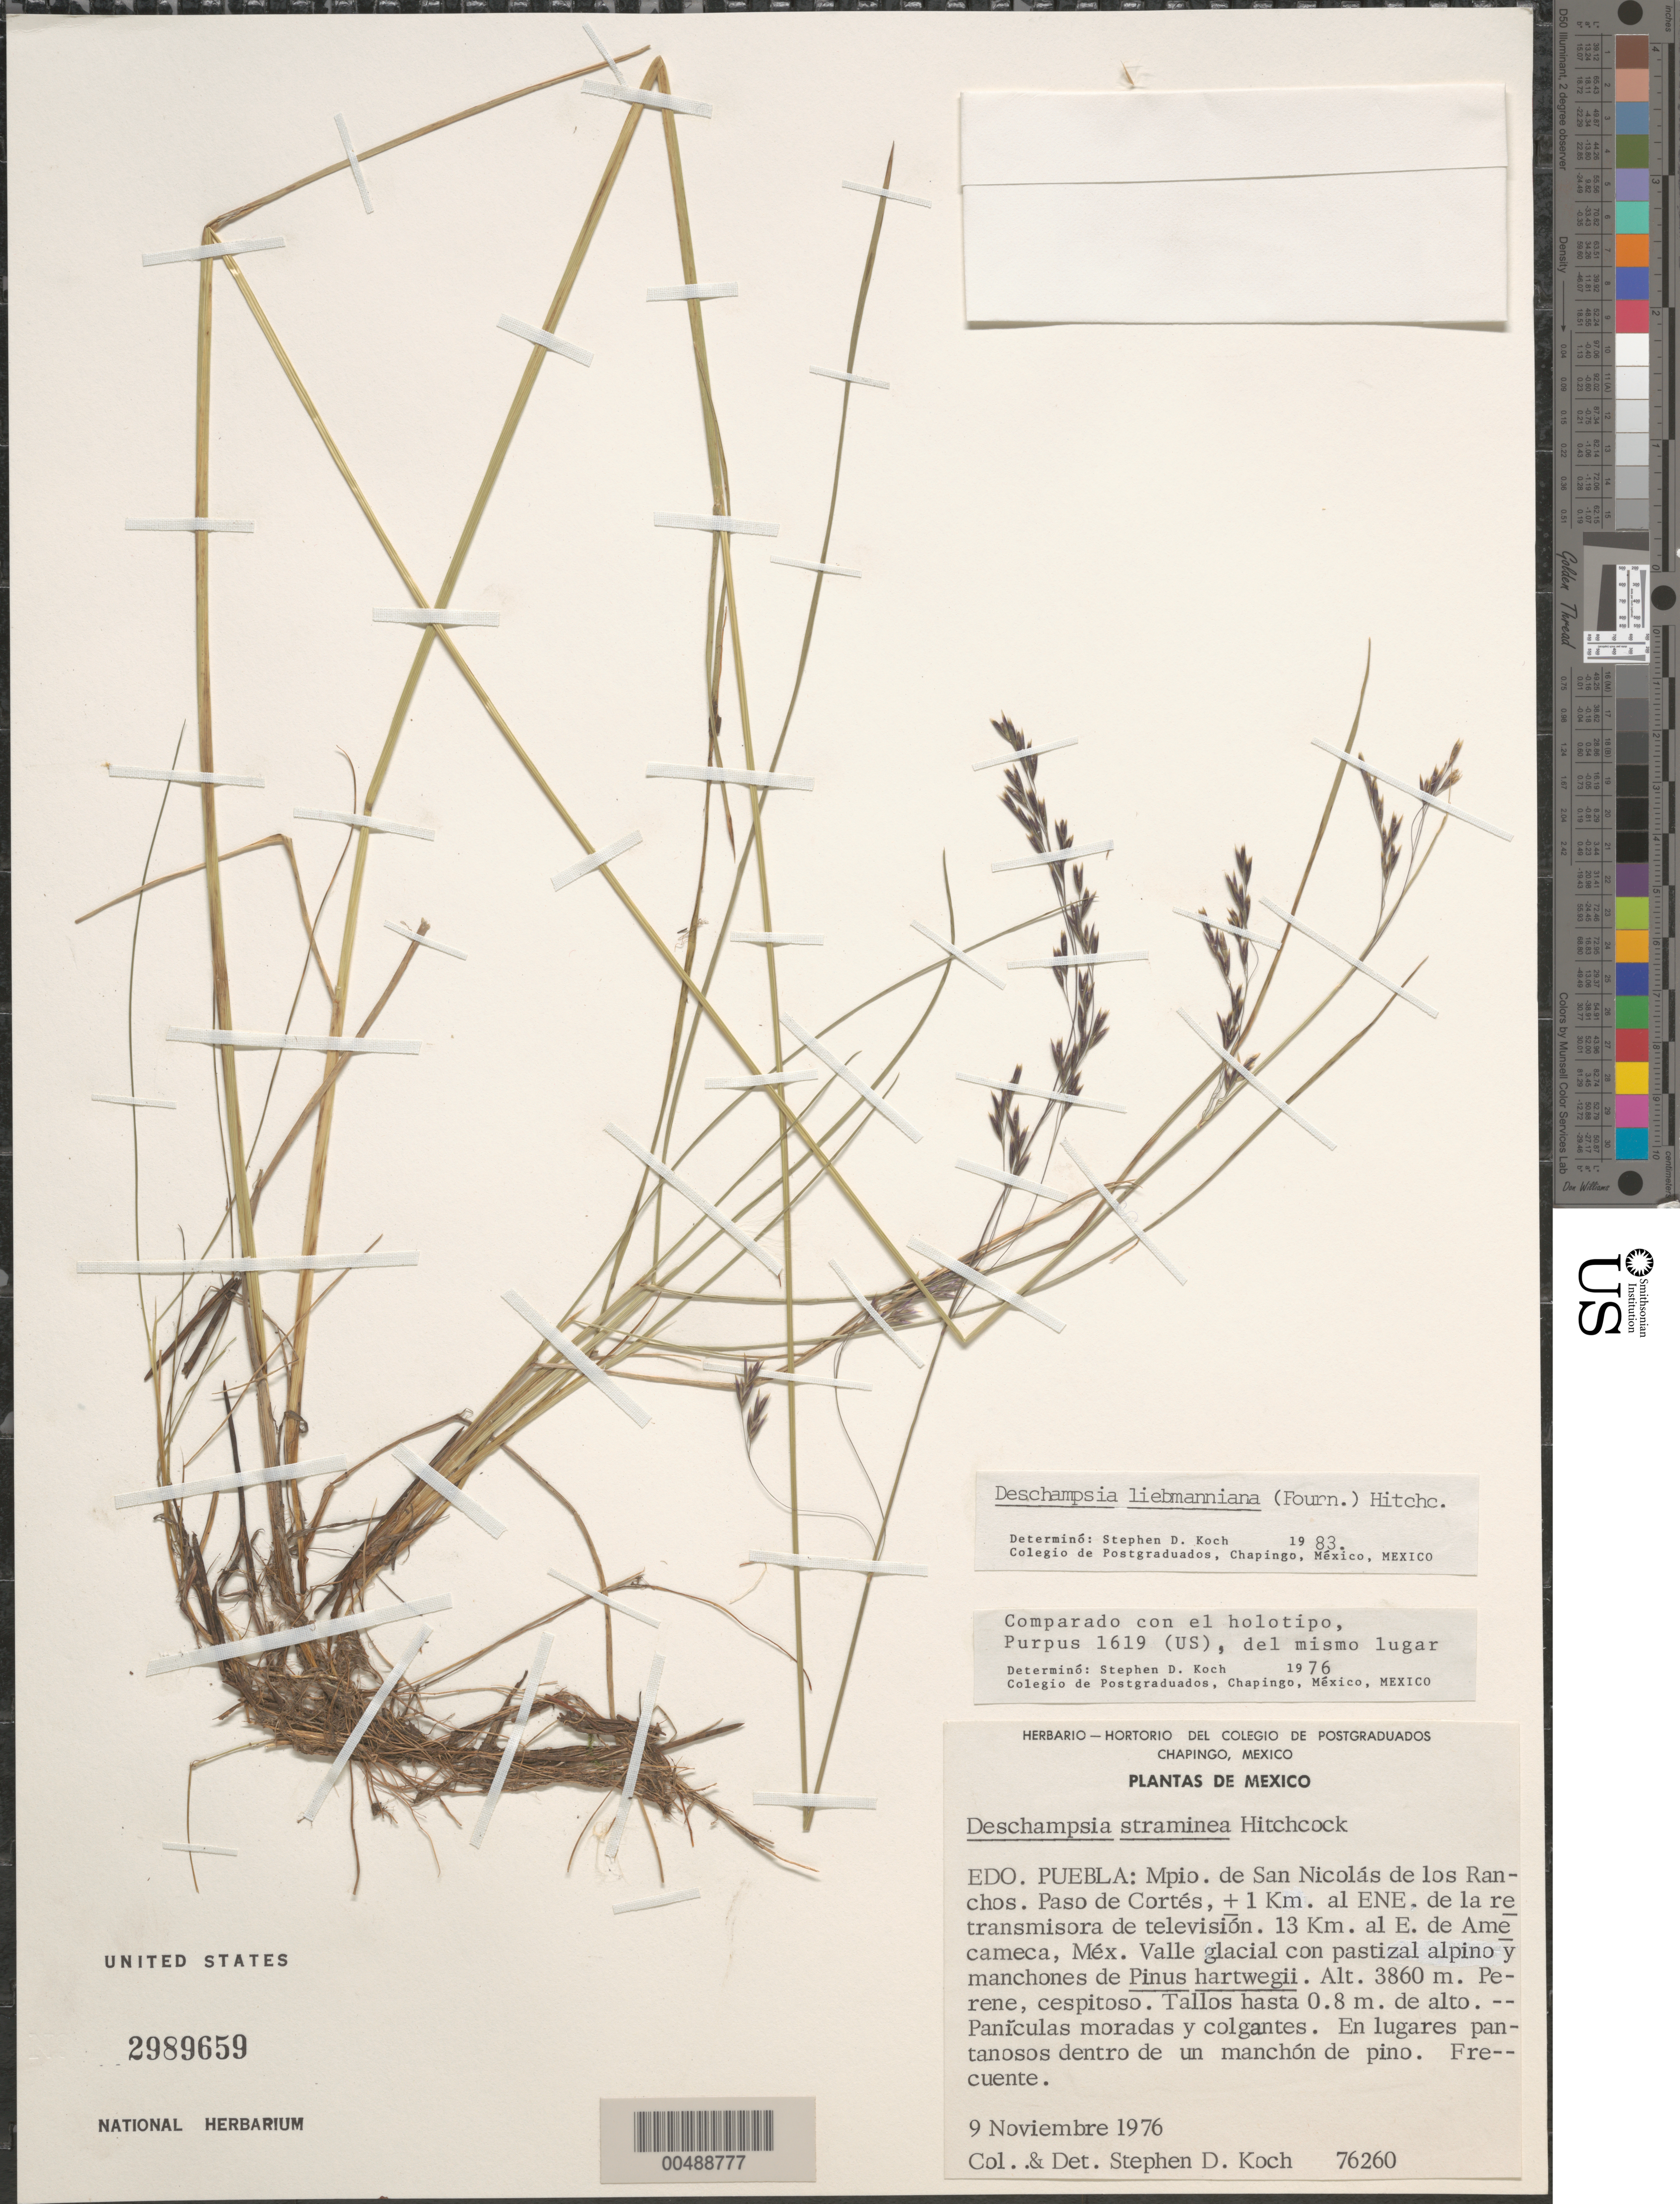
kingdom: Plantae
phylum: Tracheophyta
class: Liliopsida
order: Poales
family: Poaceae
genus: Deschampsia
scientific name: Deschampsia liebmanniana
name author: (E. Fourn.) Hitchc.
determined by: Koch, S. D.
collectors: S. D. Koch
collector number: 76260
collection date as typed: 9 Nov 1976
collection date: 1976-11-09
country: Mexico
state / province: Puebla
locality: San Nicolás de los Ranchos, Mun. de Cortés, 13 km E of Amecameca, Mex.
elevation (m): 3860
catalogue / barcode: US 2989659